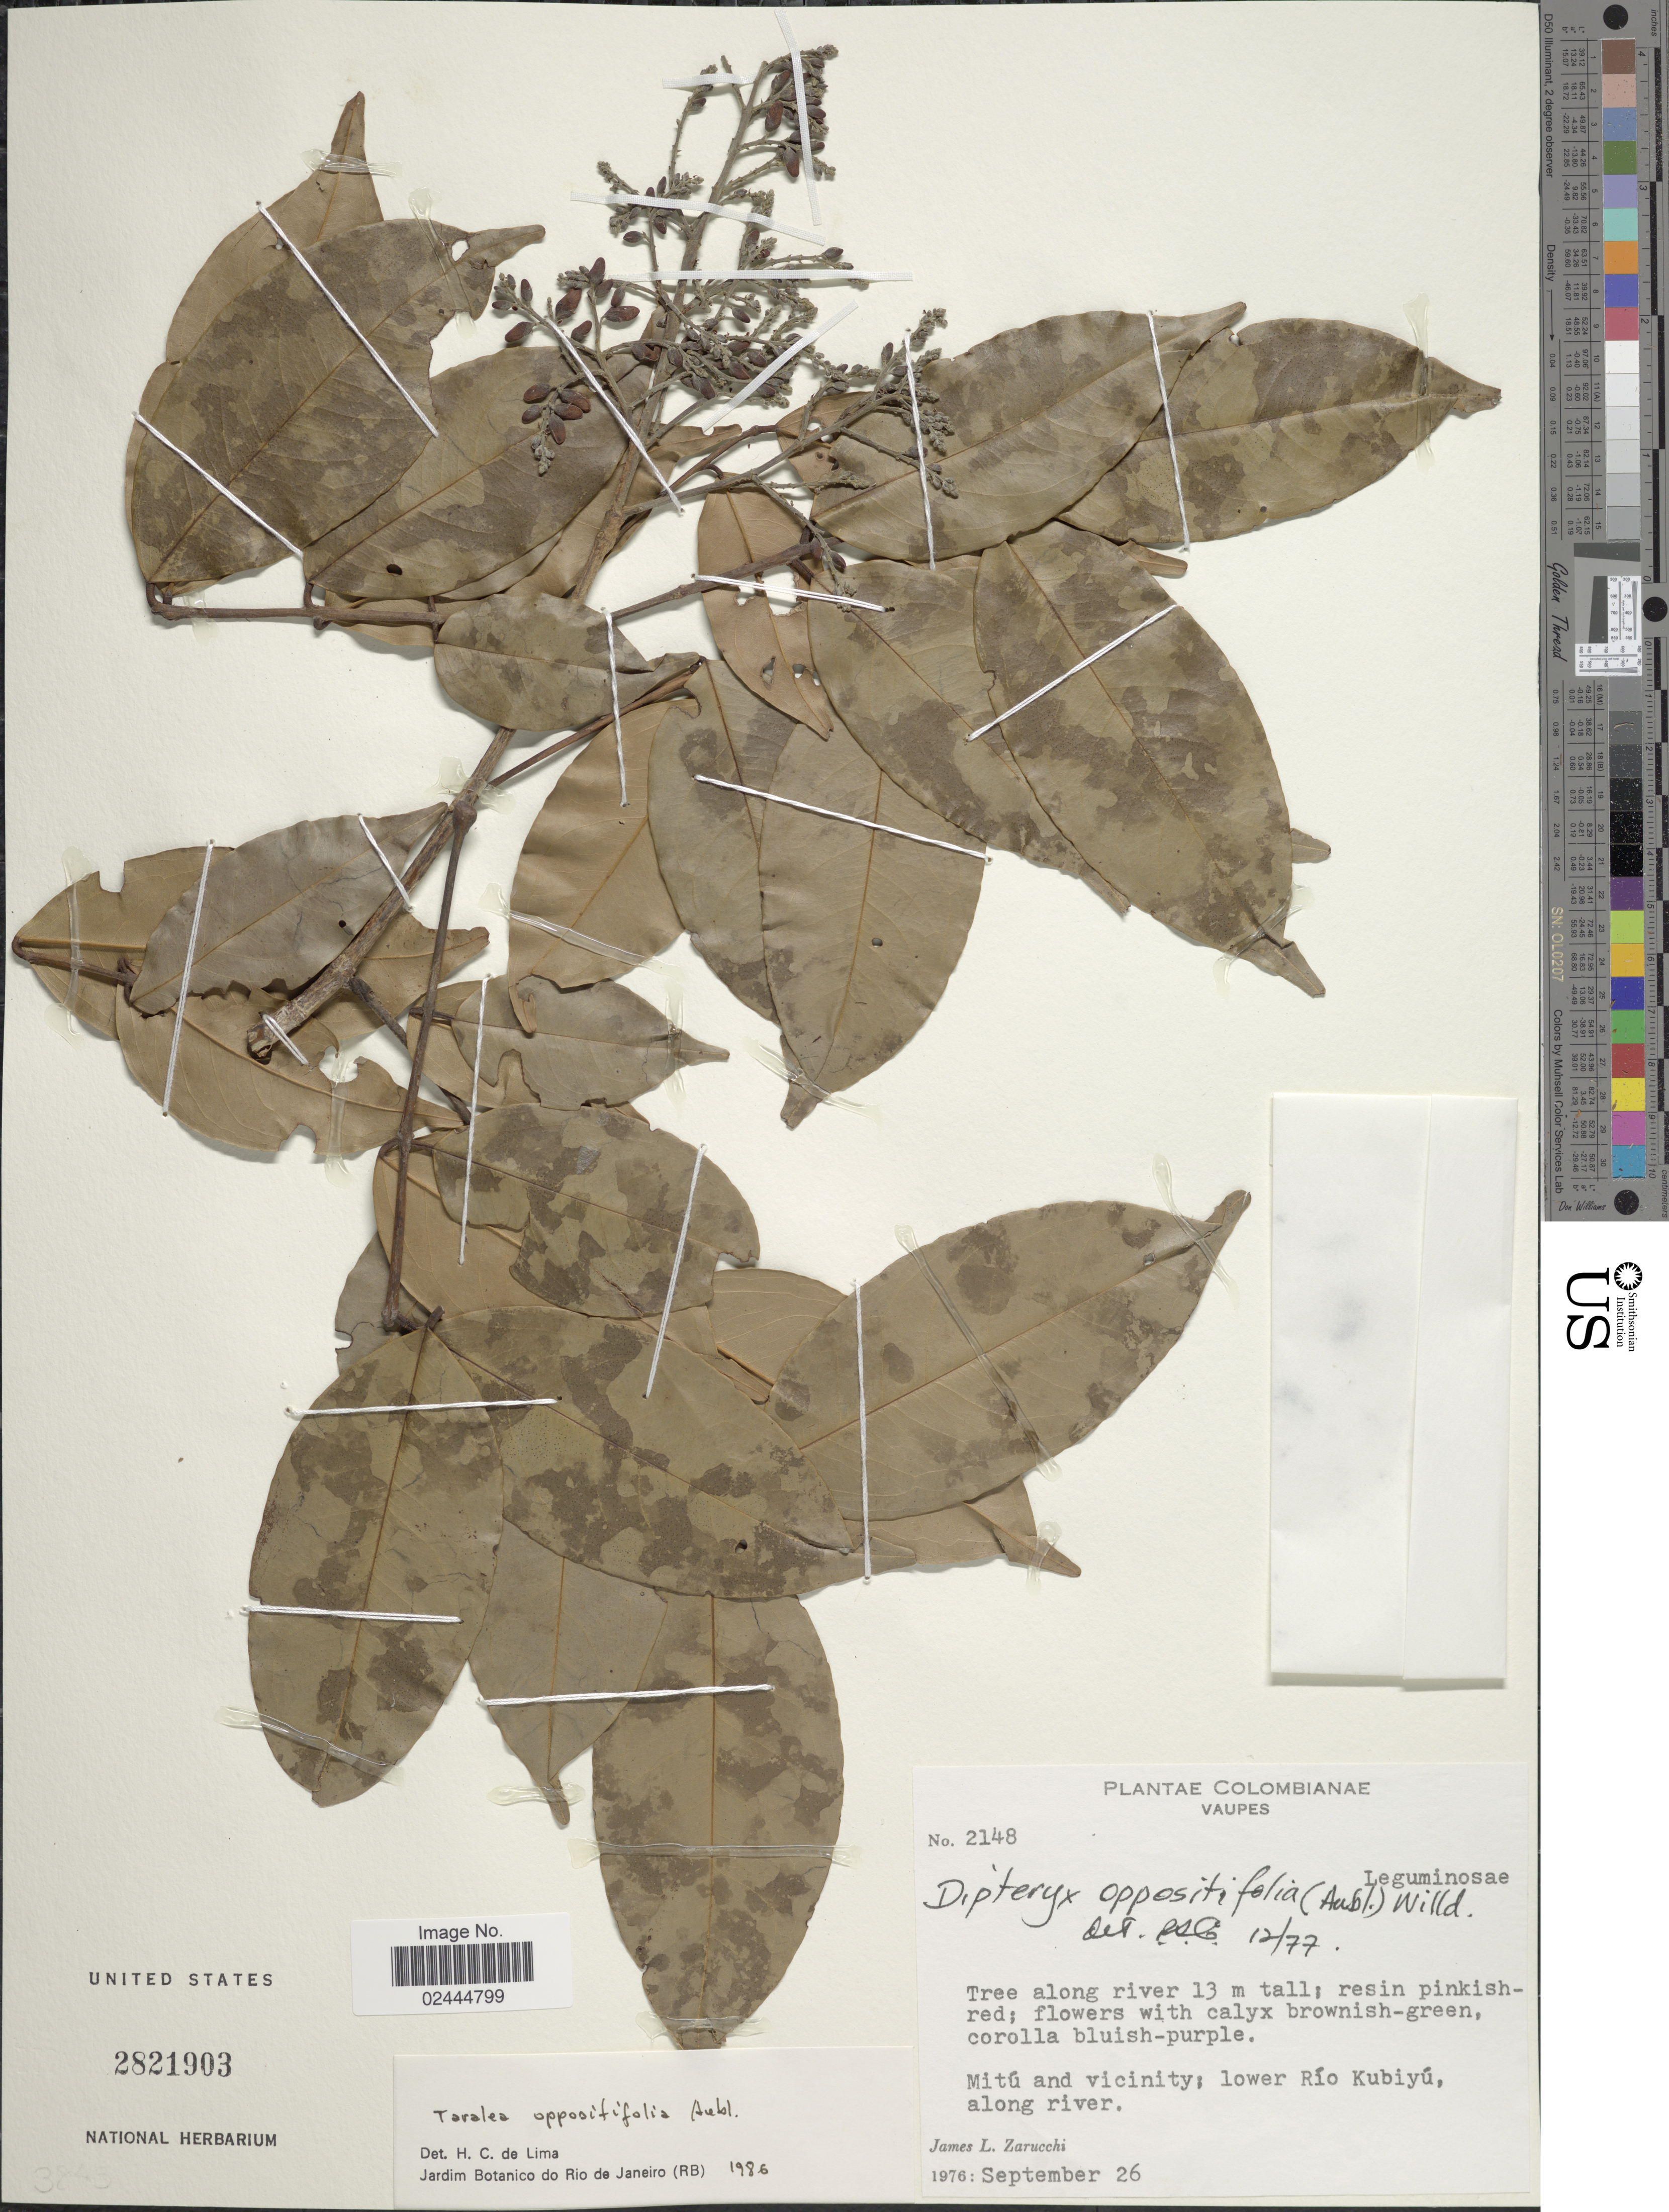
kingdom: Plantae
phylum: Tracheophyta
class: Magnoliopsida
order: Fabales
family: Fabaceae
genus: Taralea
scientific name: Taralea oppositifolia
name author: Aubl.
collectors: J. L. Zarucchi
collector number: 2148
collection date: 1976-09-26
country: Colombia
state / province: Vaupés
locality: Mitu and vicinity, lower Rio Kubiyu, along river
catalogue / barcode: US 2821903